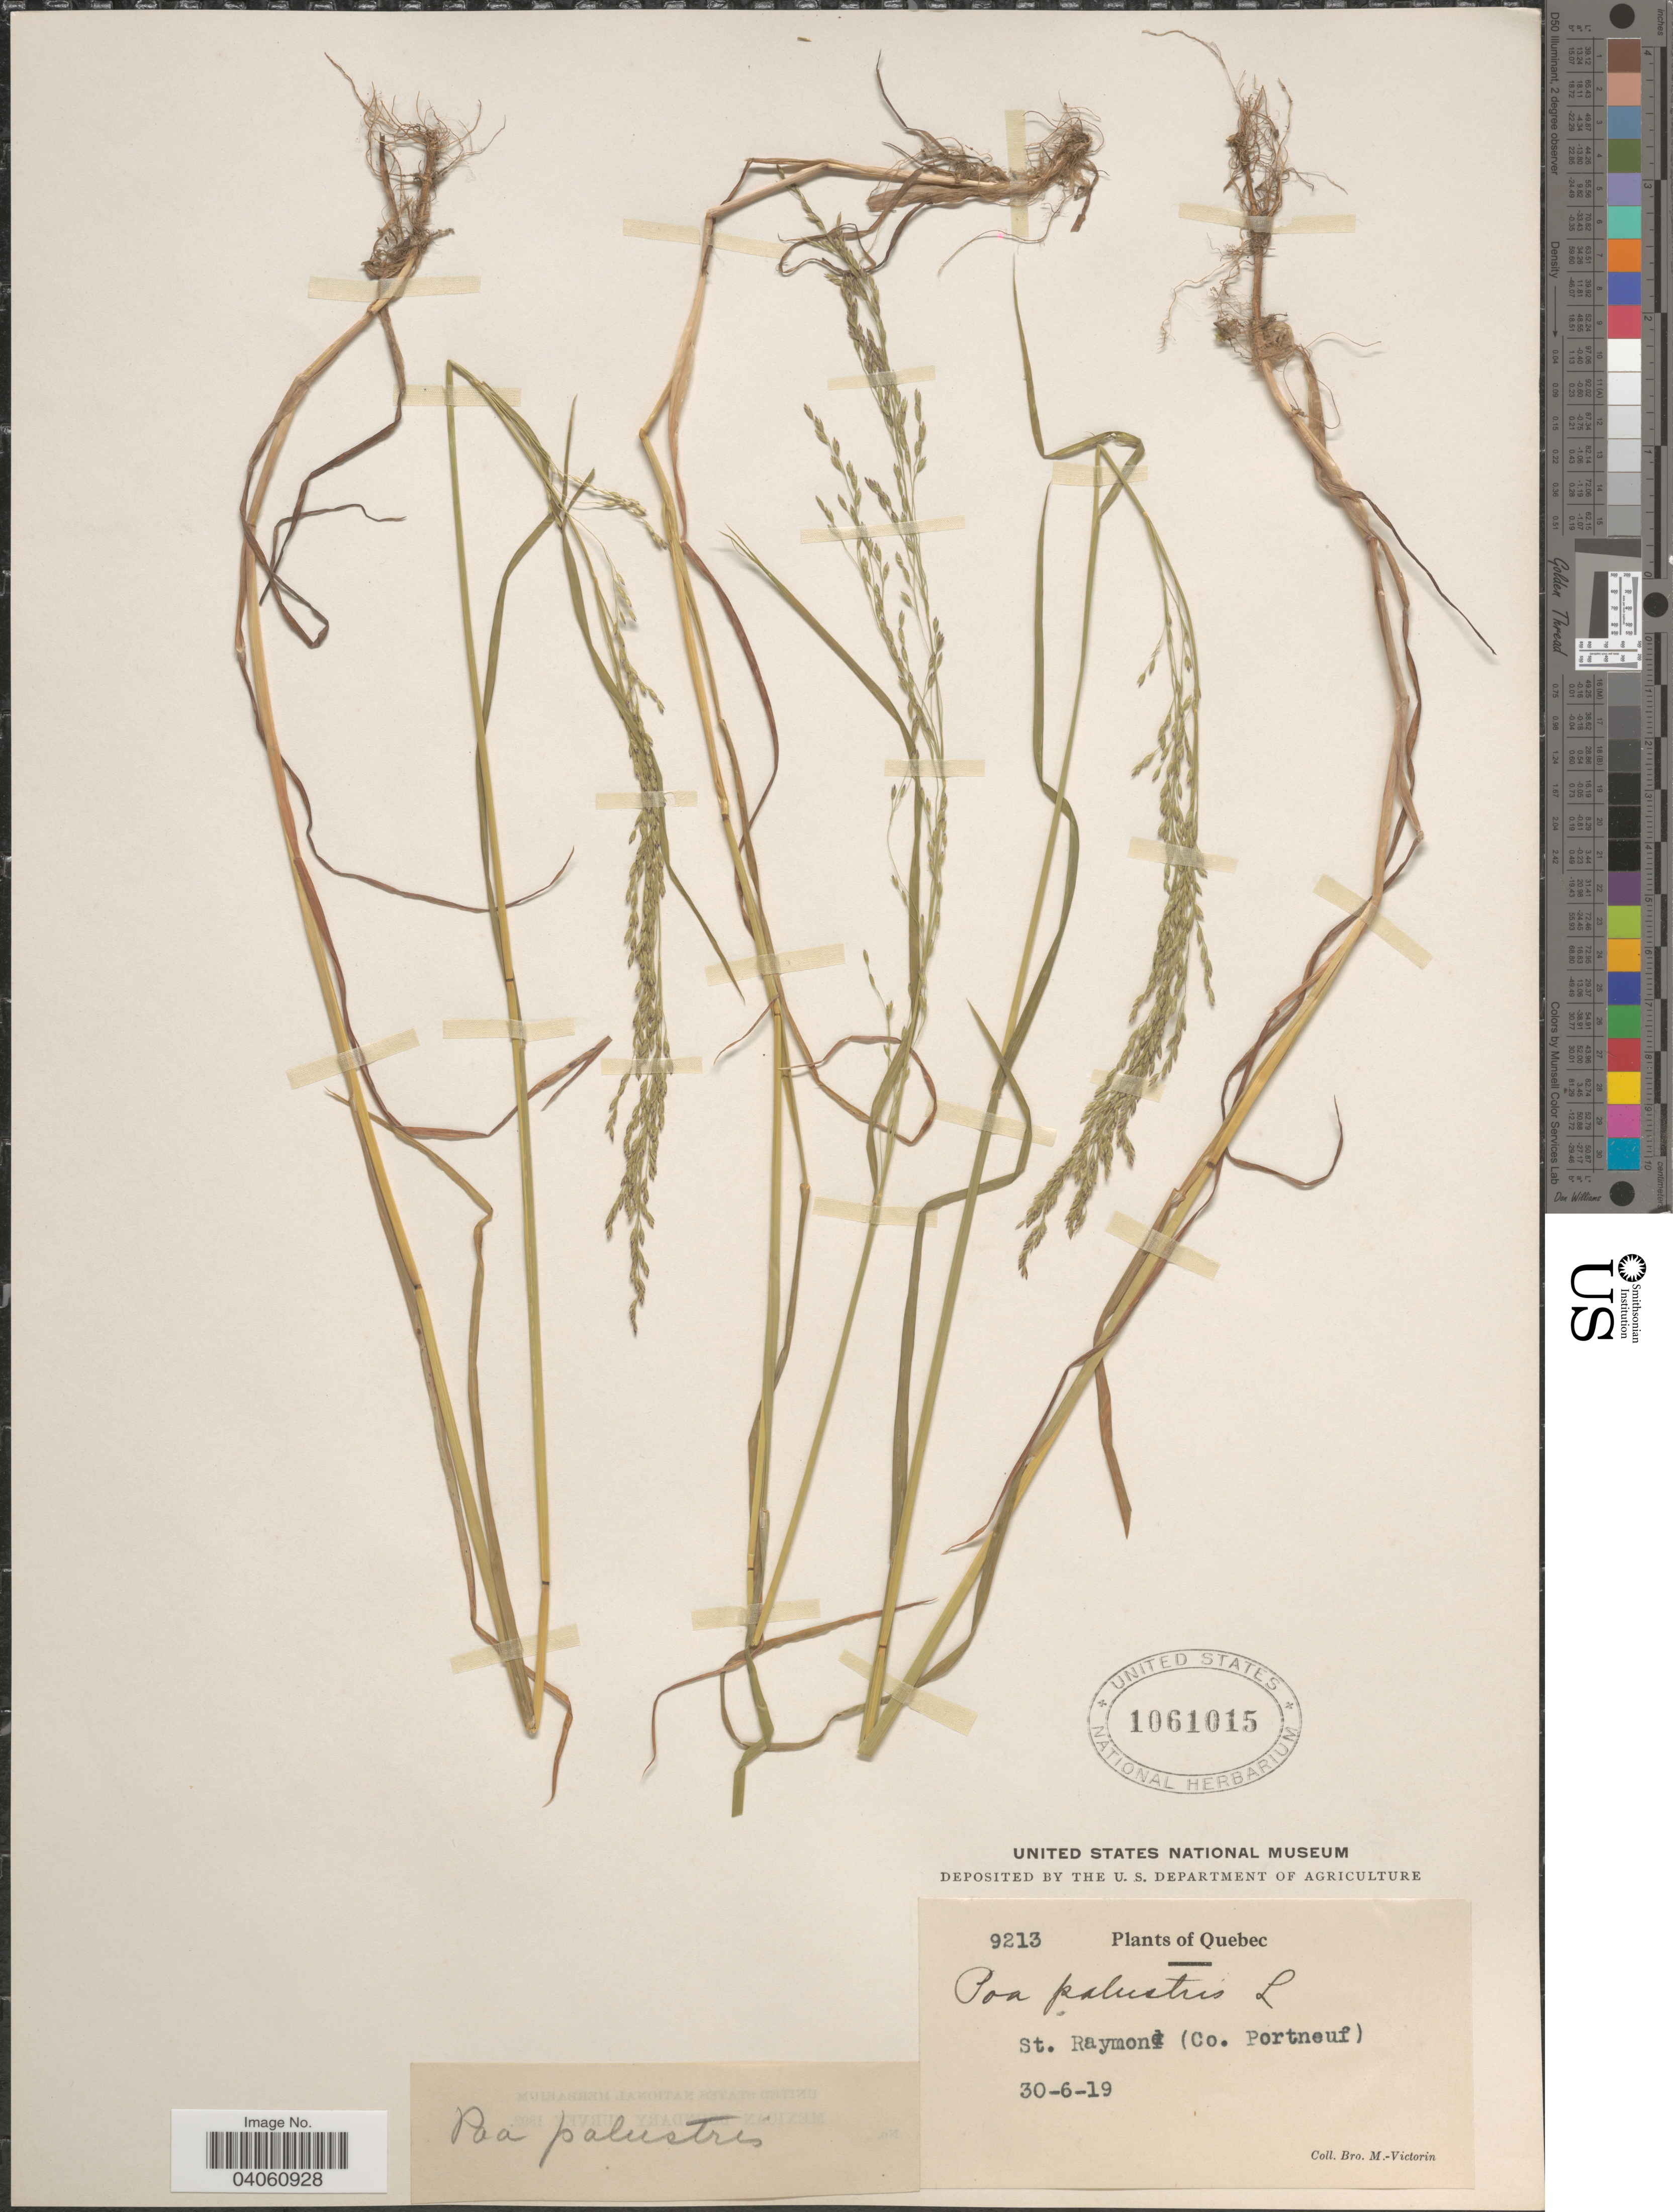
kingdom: Plantae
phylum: Tracheophyta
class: Liliopsida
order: Poales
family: Poaceae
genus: Poa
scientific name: Poa palustris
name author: L.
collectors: Fr. Marie-Victorin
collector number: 9213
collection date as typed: Transcribed d/m/y: 30/6/19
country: Canada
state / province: Quebec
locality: St. Raymond (Co. Portneuf).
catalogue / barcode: US 1061015